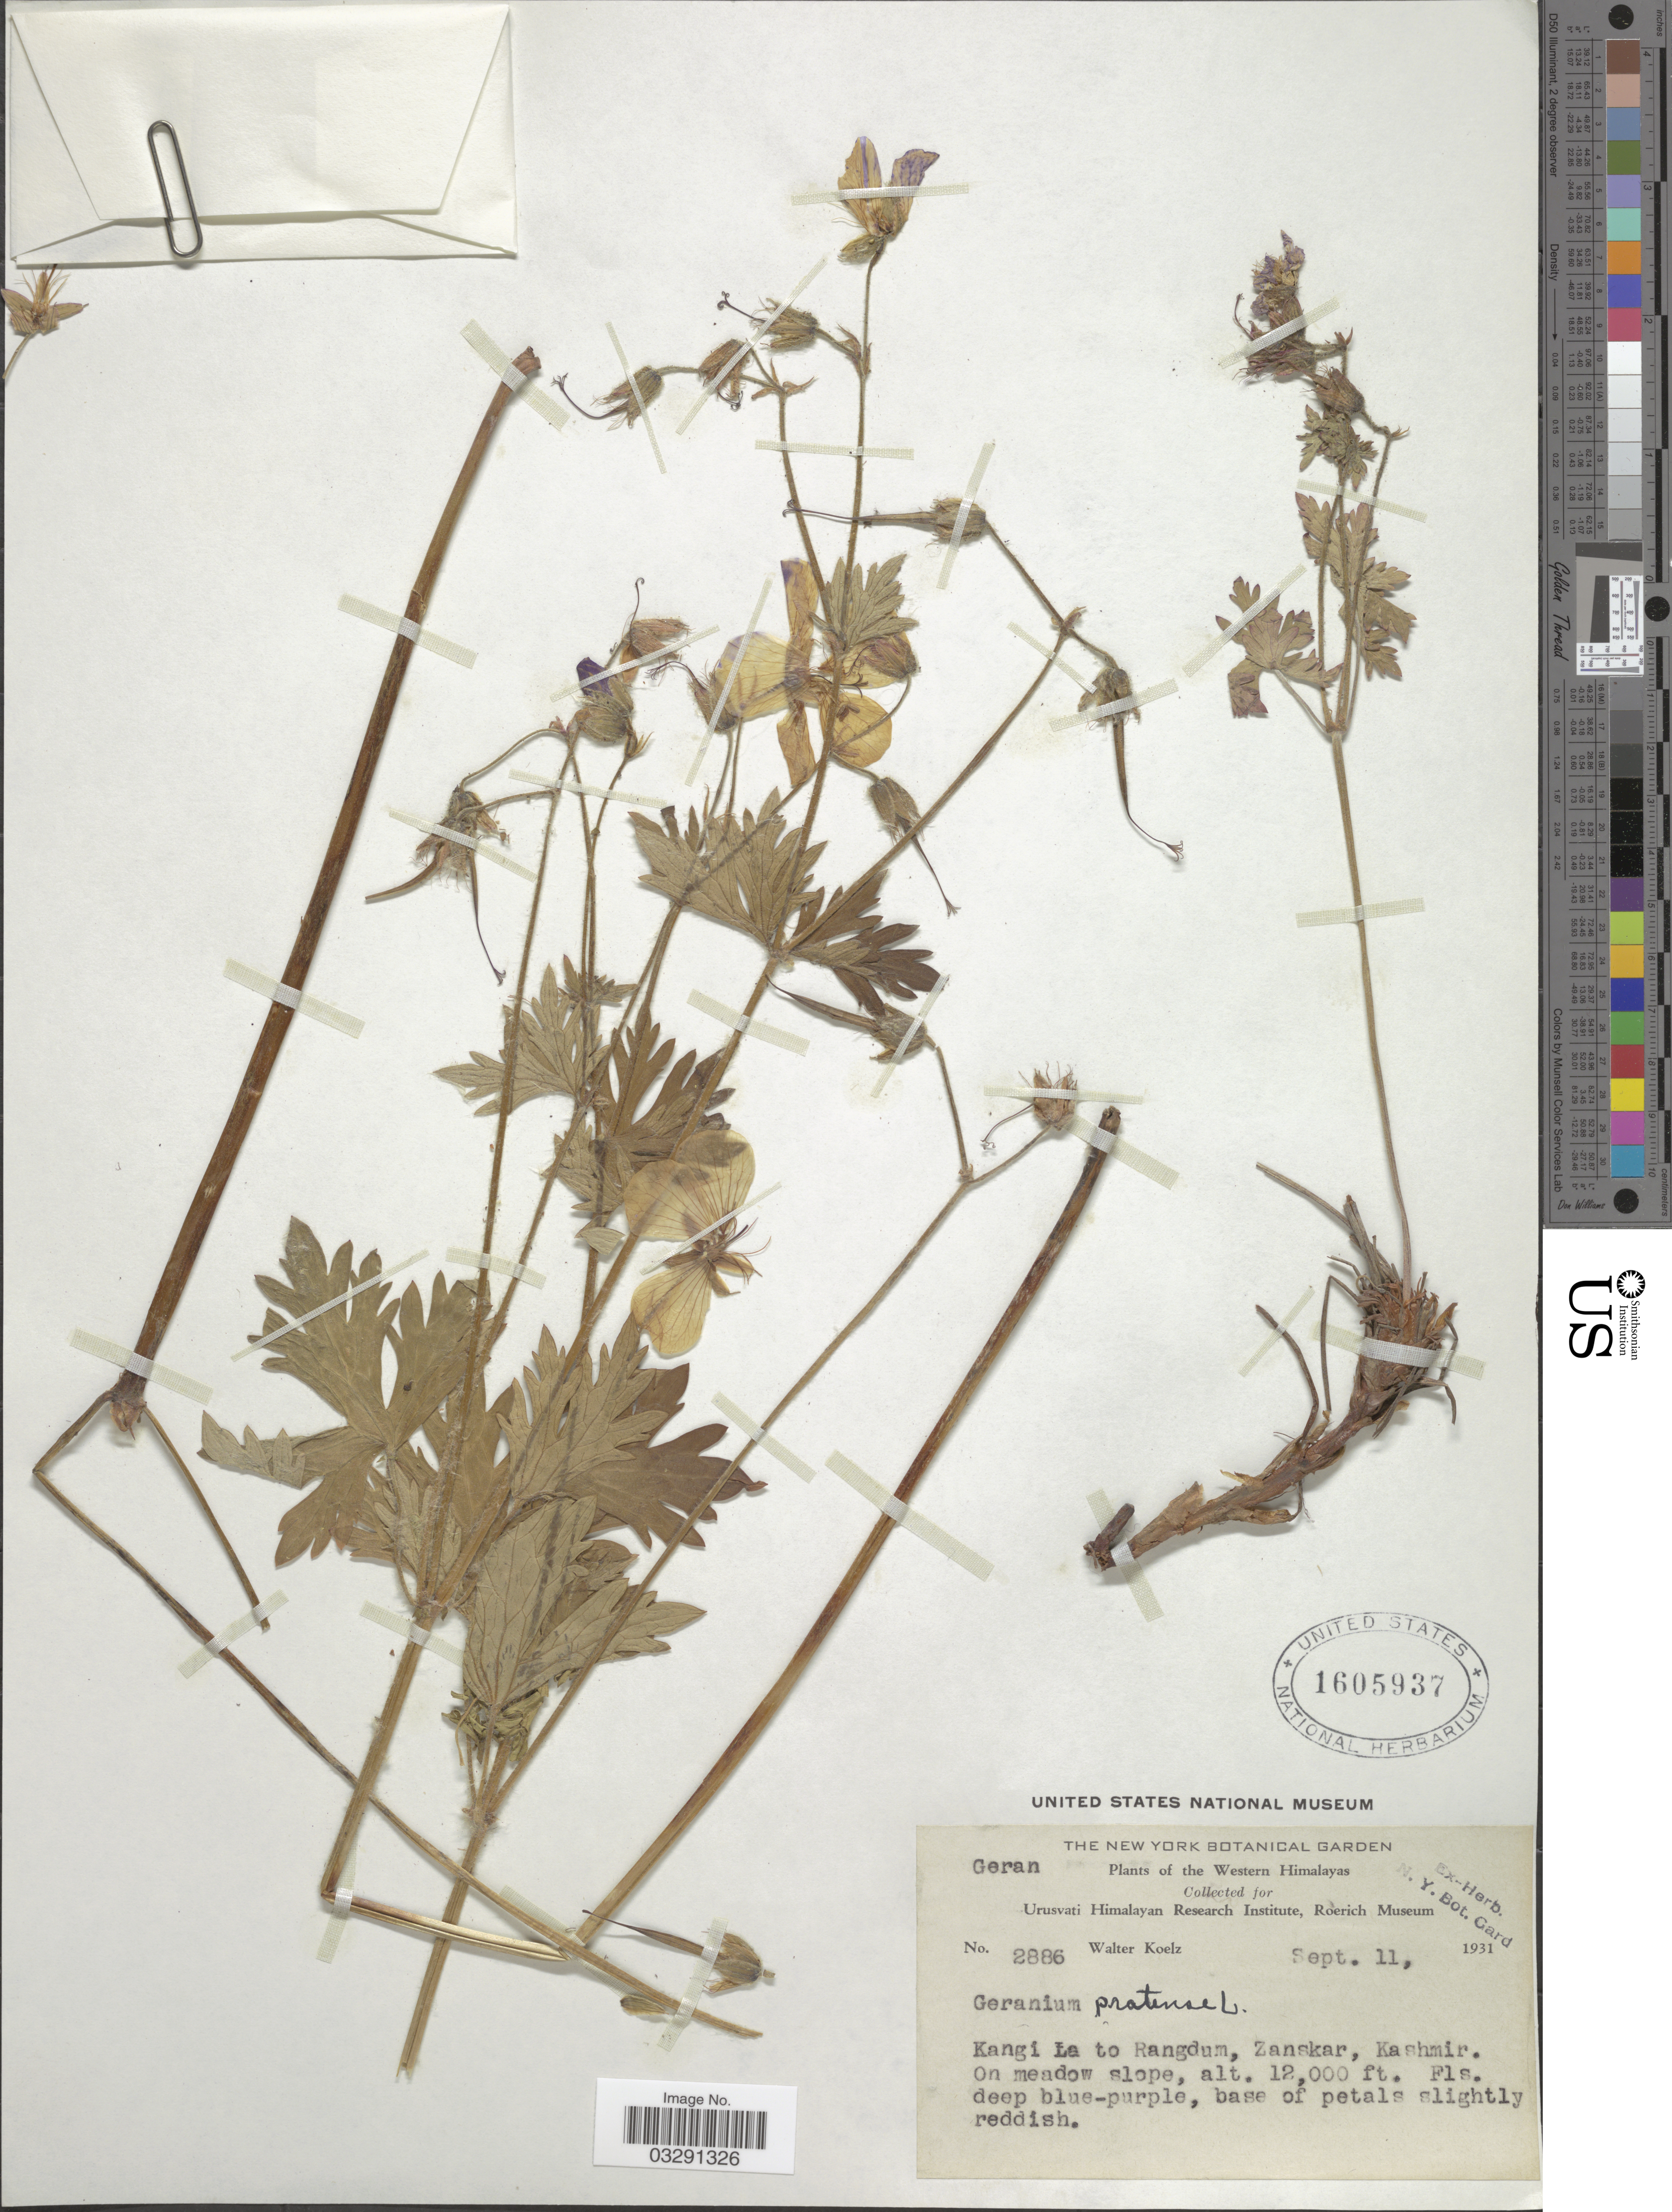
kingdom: Plantae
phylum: Tracheophyta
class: Magnoliopsida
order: Geraniales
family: Geraniaceae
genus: Geranium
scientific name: Geranium pratense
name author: L.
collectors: W. N. Koelz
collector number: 2886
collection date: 1931-09-11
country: India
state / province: Jammu and Kashmir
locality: Western Himalayas, Kangi La to Rangdum, Zanskar, Kashmir.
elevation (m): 3658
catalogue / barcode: US 1605937